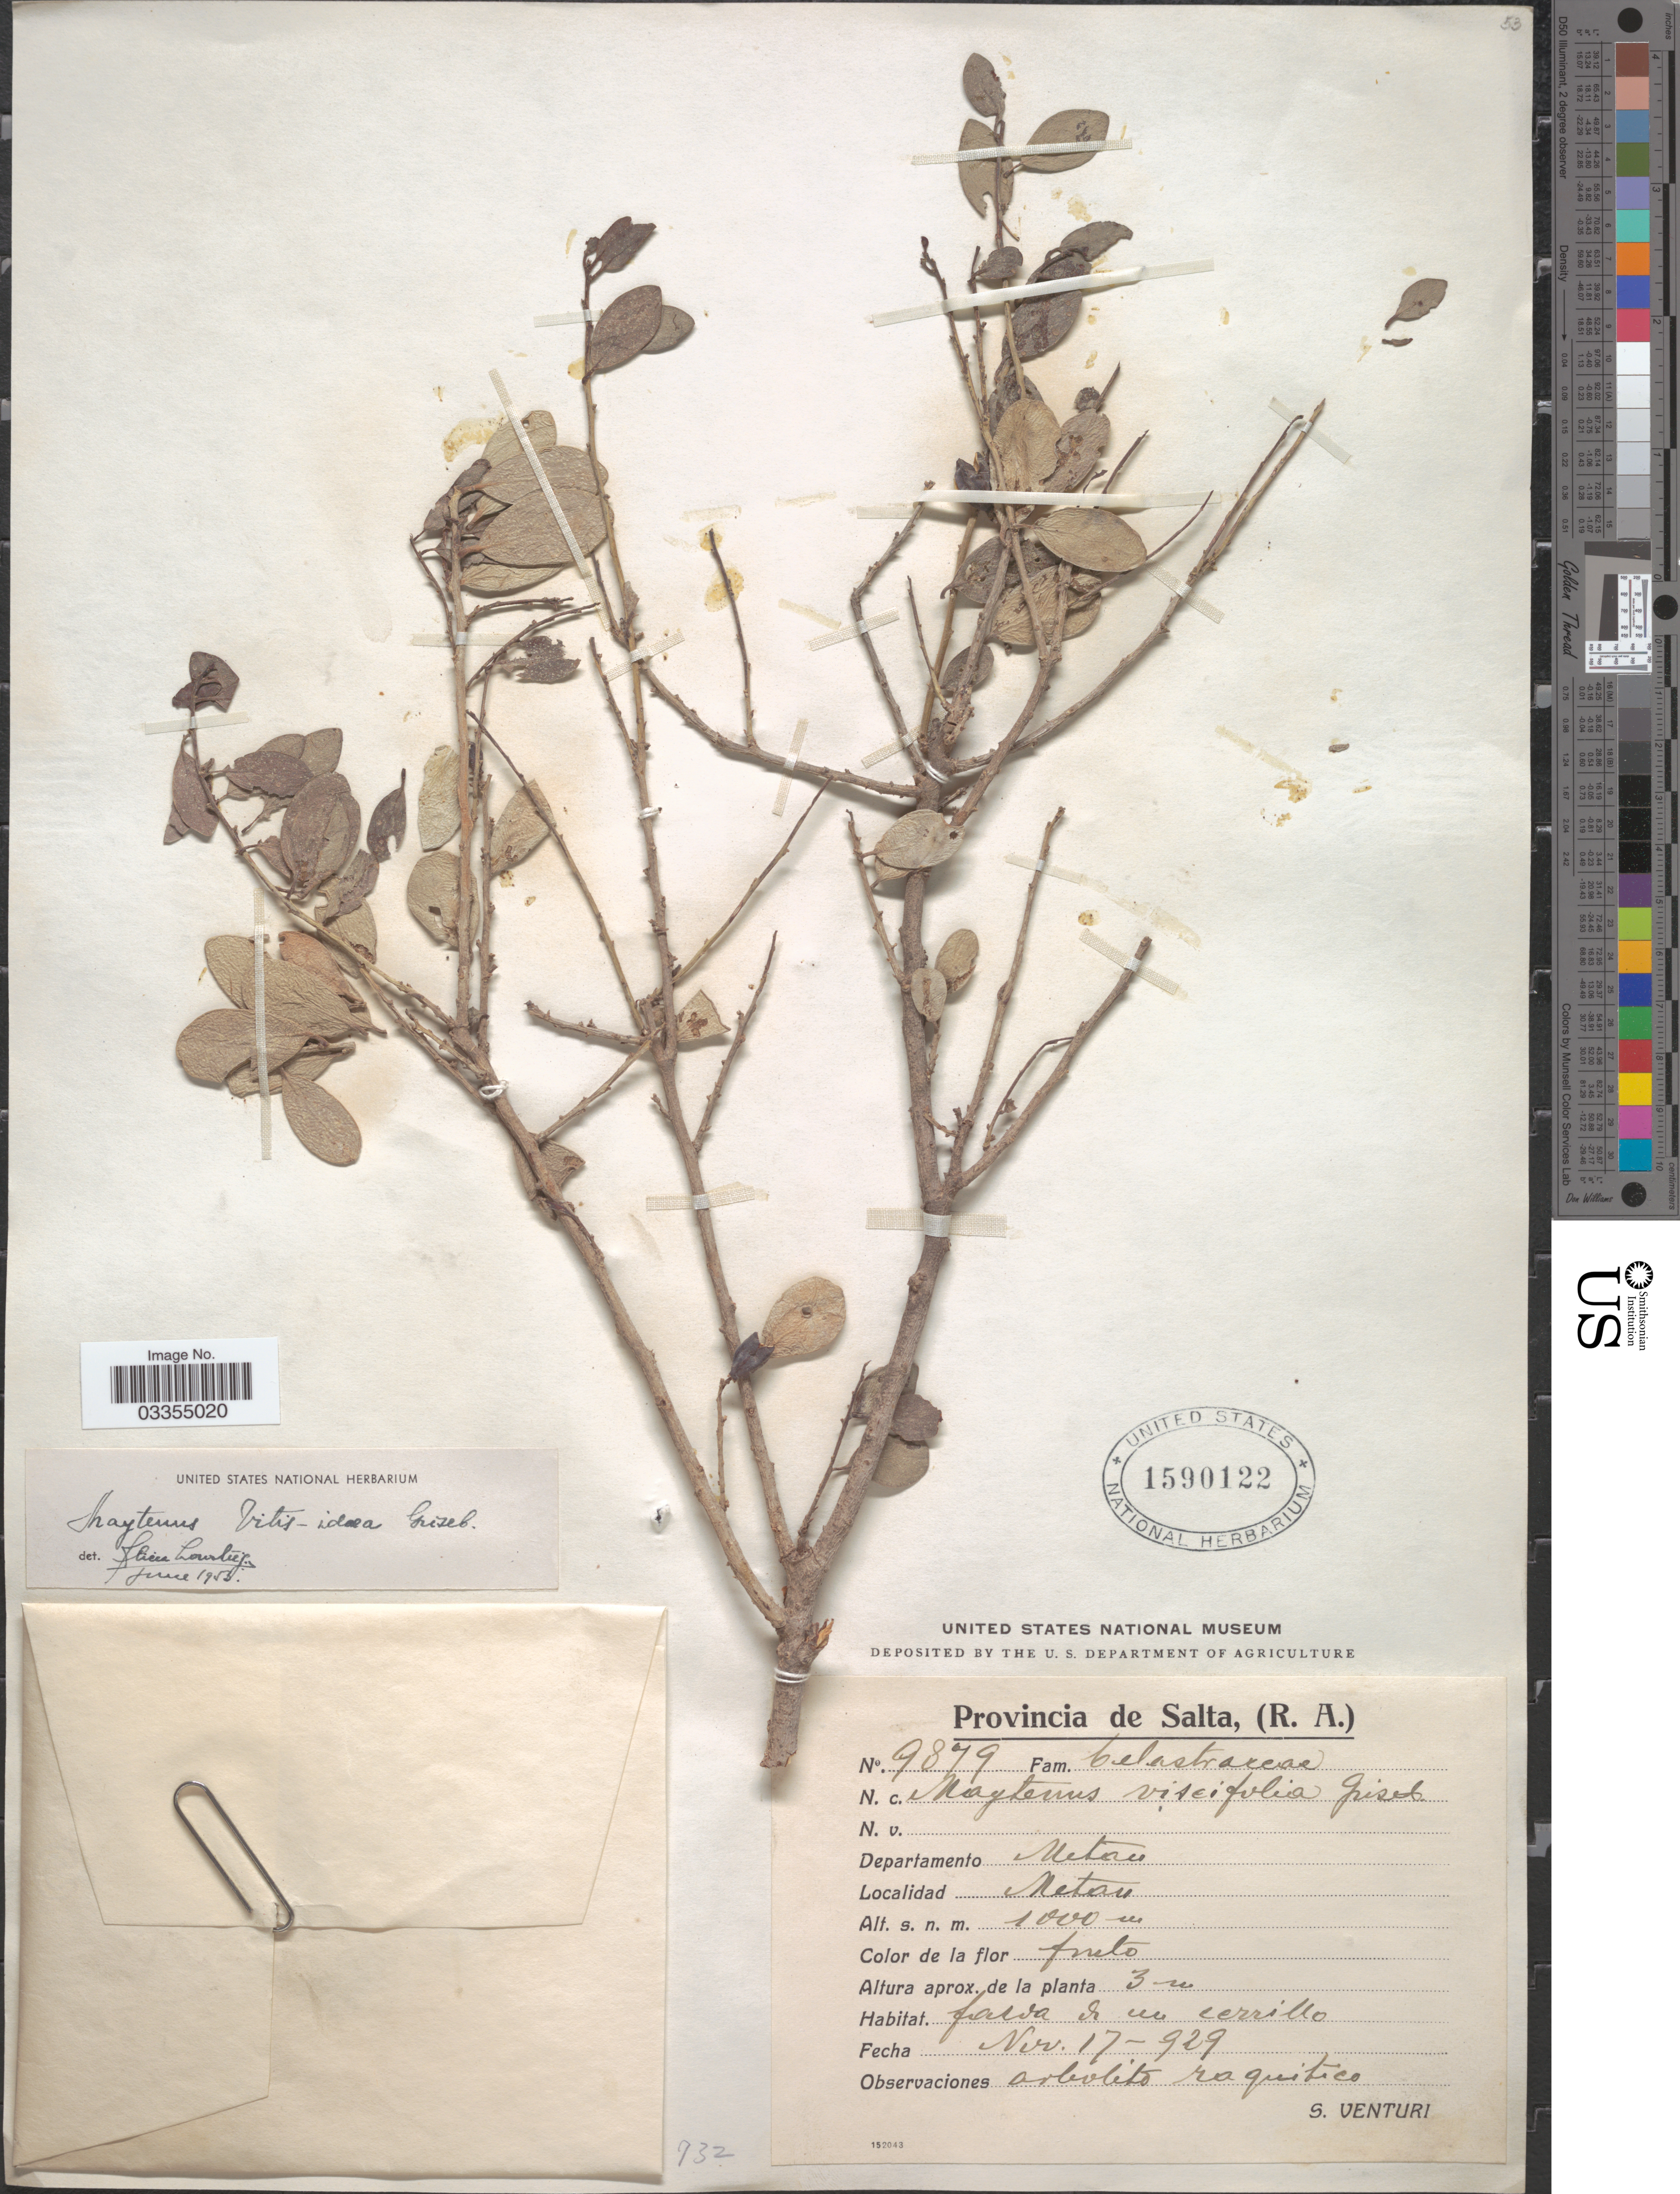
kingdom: Plantae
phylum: Tracheophyta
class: Magnoliopsida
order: Celastrales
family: Celastraceae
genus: Tricerma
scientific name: Tricerma vitis-idaeum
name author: (Griseb.) Lundell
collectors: S. Venturi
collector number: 9879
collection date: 1929-11-17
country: Argentina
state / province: Salta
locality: Departamento Metan. Metan.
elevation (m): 1000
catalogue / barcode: US 1590122